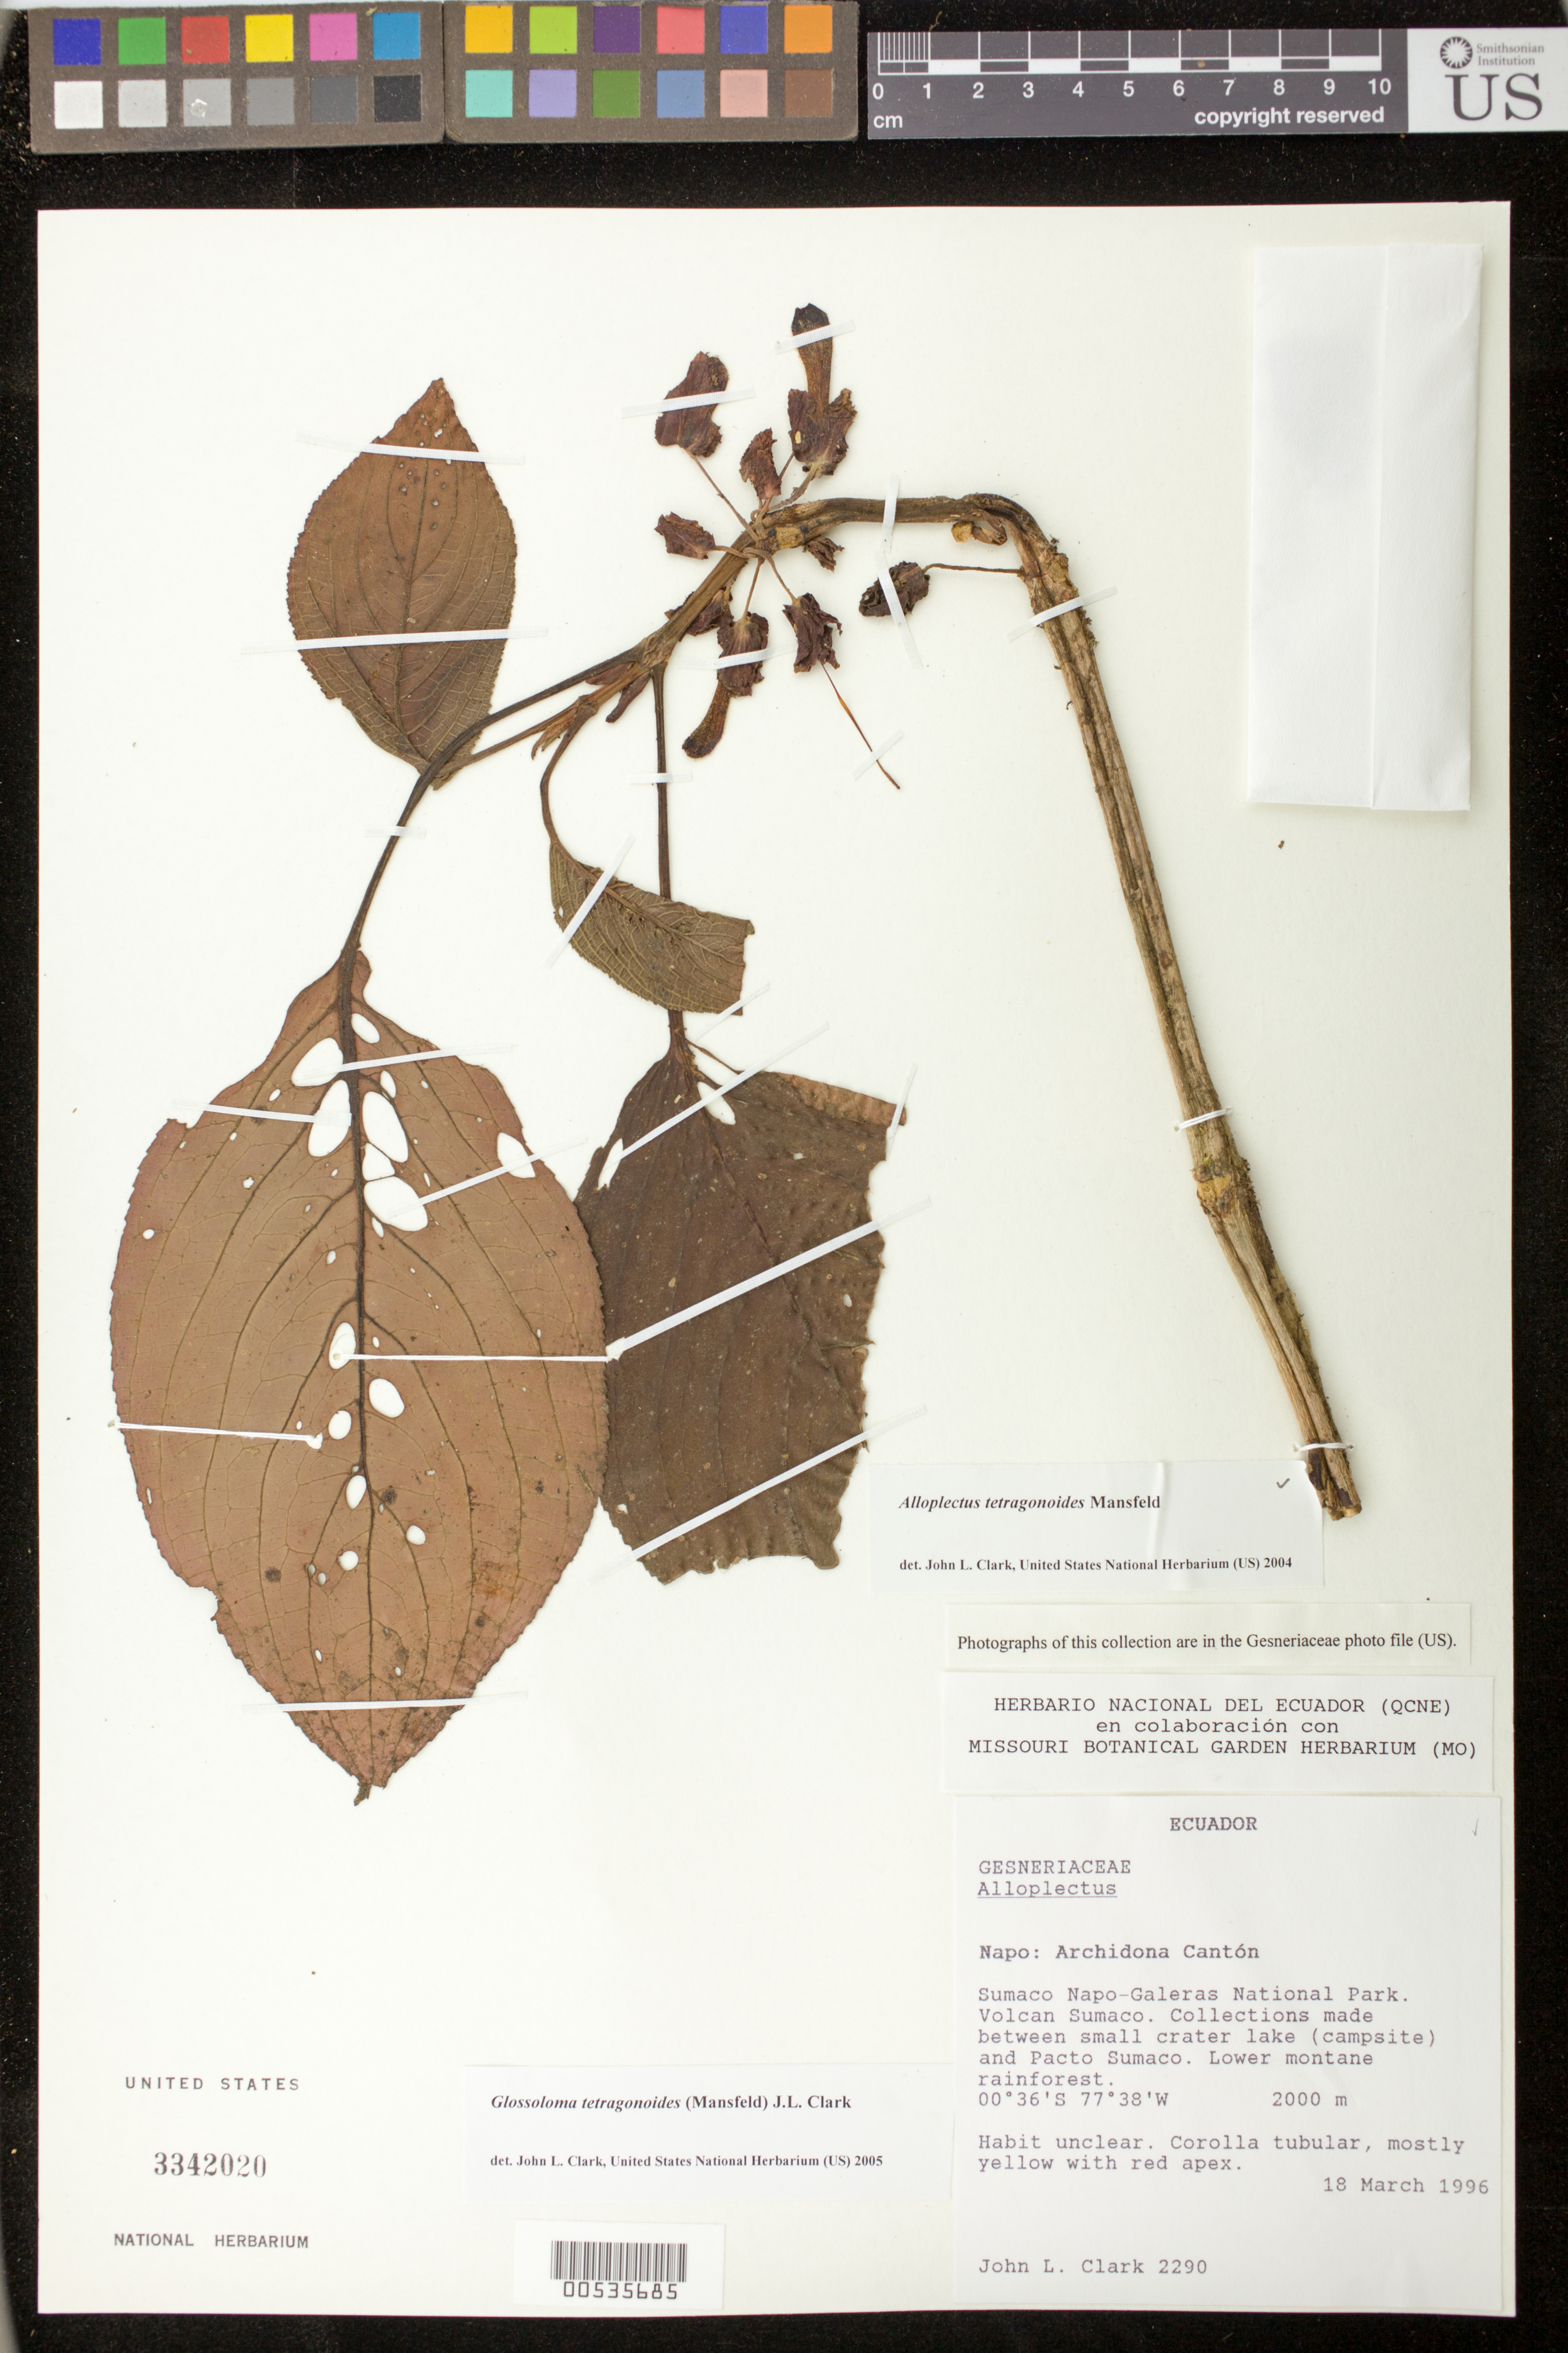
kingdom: Plantae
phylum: Tracheophyta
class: Magnoliopsida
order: Lamiales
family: Gesneriaceae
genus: Glossoloma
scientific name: Glossoloma tetragonoides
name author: (Mansf.) J.L. Clark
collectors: J. L. Clark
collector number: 2290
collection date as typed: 18 Mar 1996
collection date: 1996-03-18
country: Ecuador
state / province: Napo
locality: Archidona Cantón. Sumaco Napo-Galeras National Park, Volcan Sumaco, between small crater lake (campsite) and Pacto Sumaco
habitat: Lower montane rainforest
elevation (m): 2000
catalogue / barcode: US 3342020